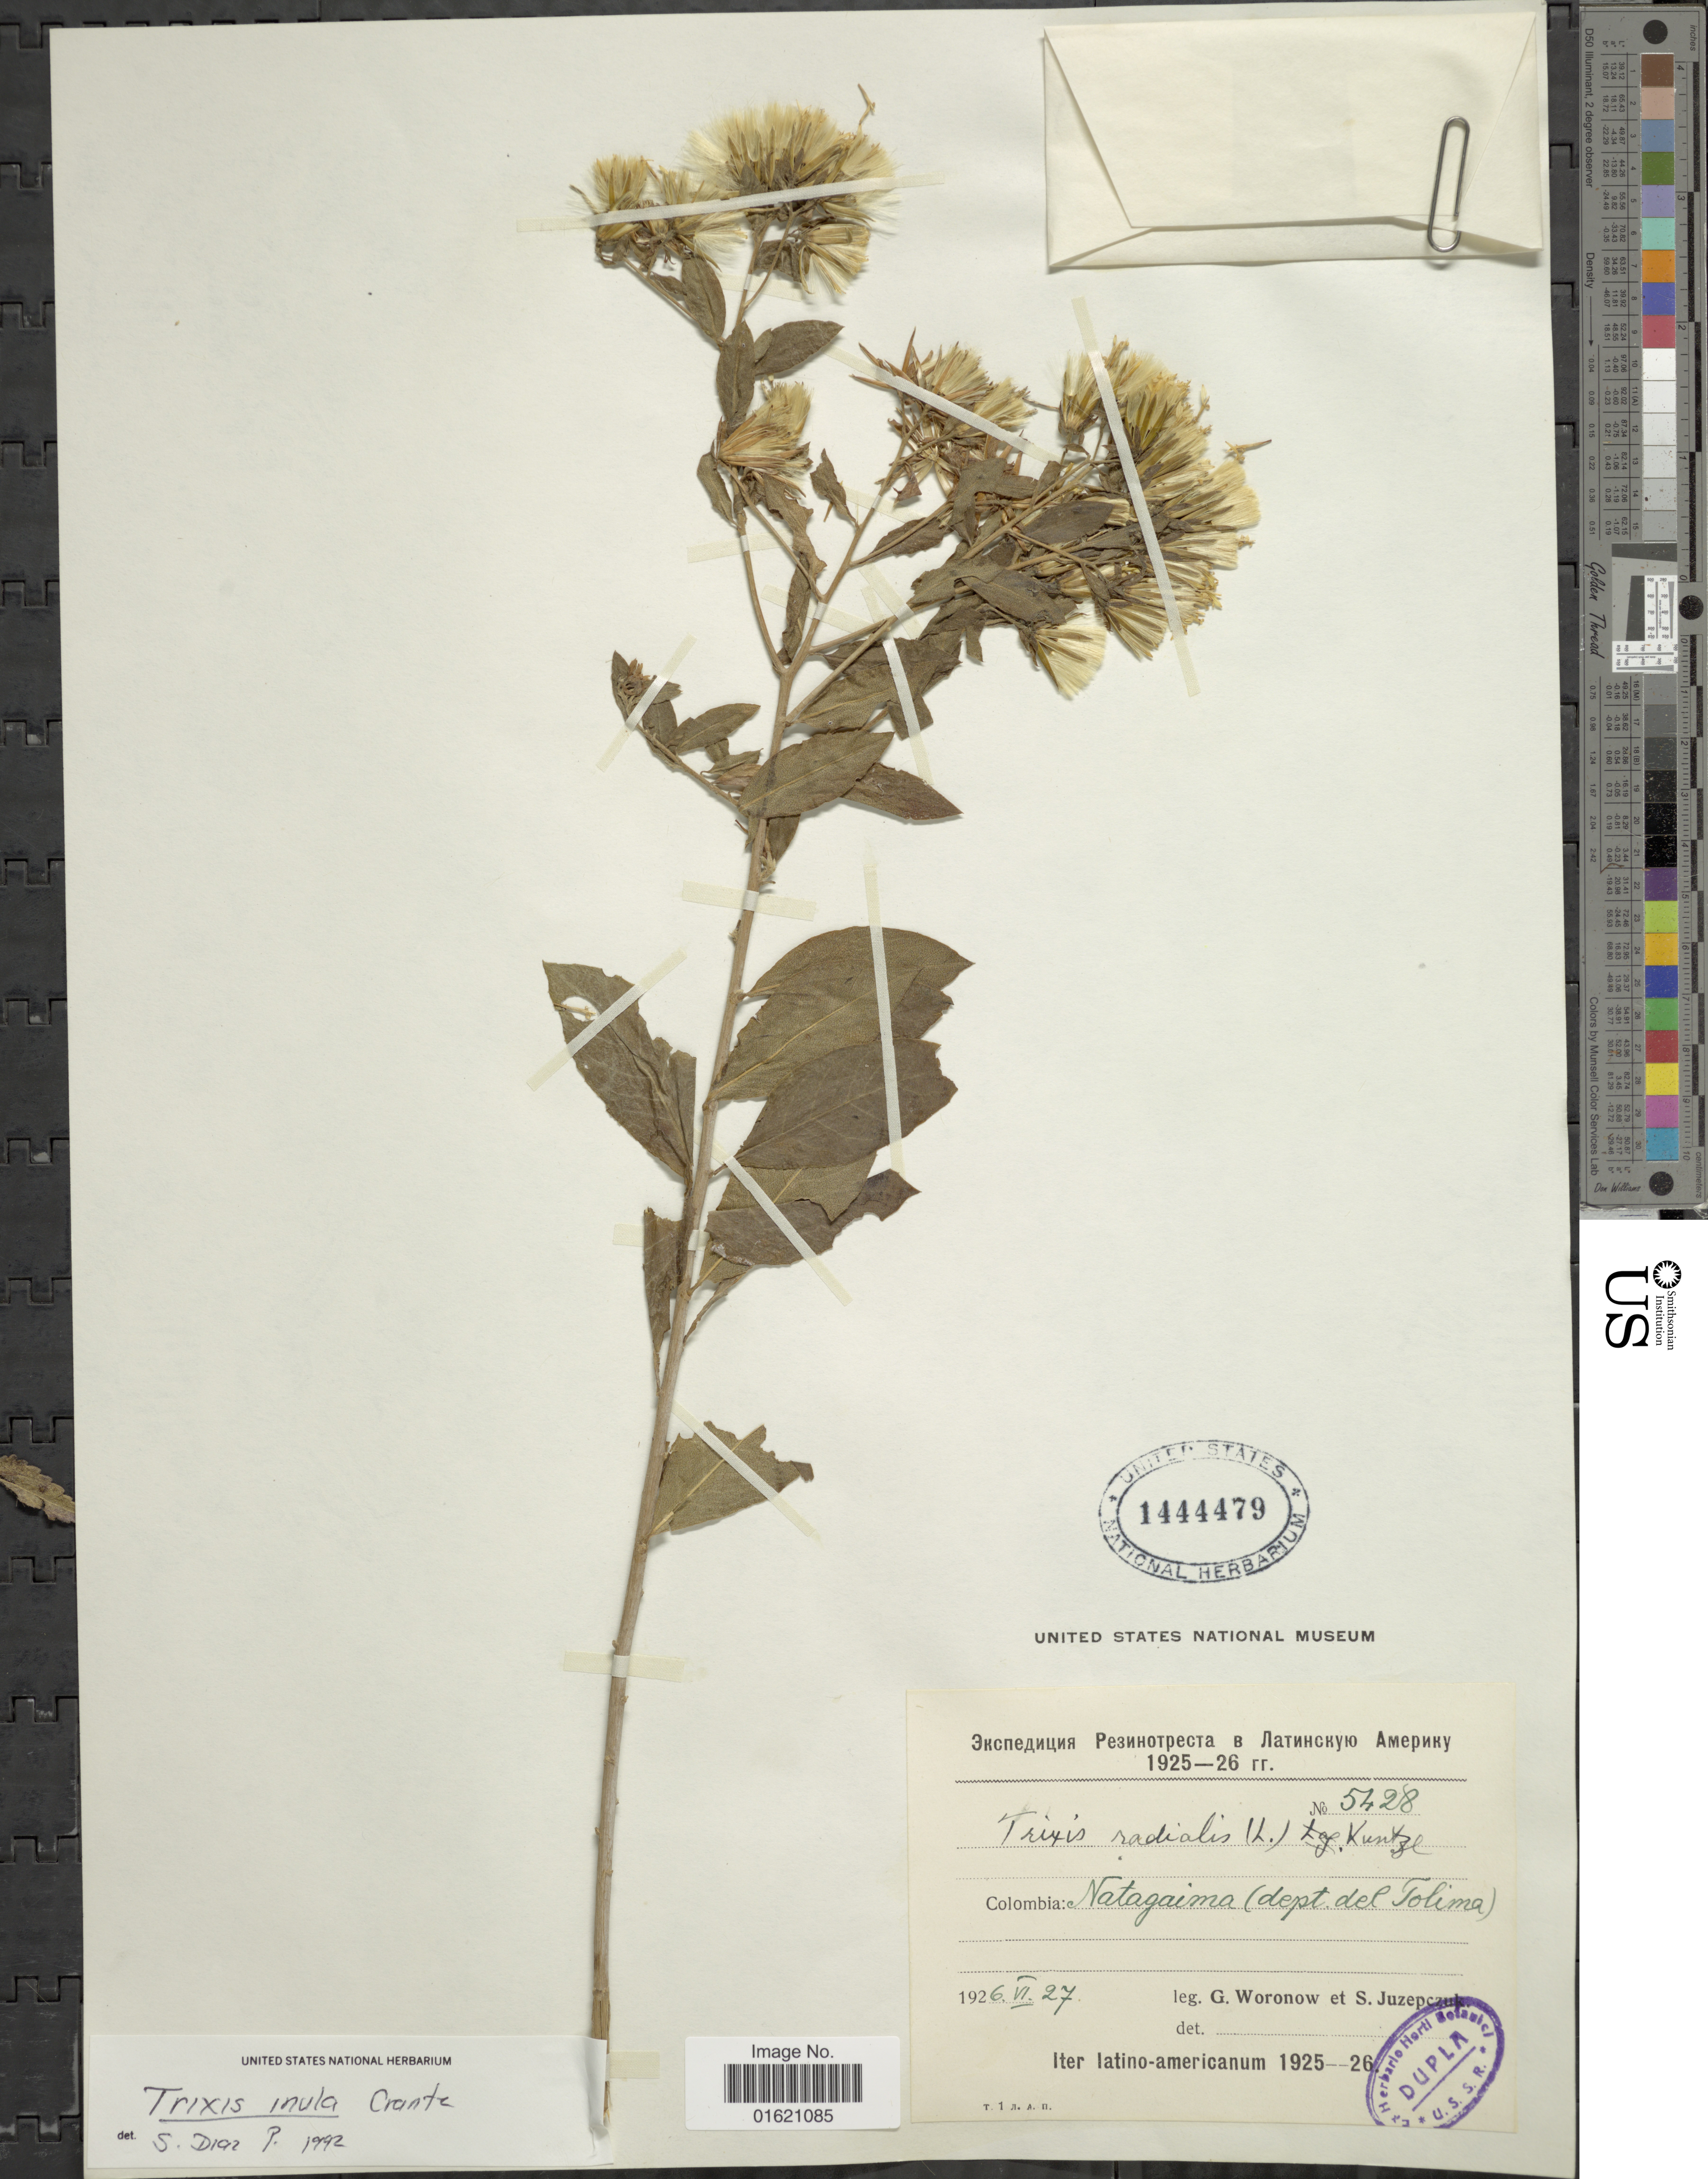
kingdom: Plantae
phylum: Tracheophyta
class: Magnoliopsida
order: Asterales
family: Asteraceae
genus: Trixis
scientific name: Trixis inula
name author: Crantz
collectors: G. Woronow & S. V. Juzepczuk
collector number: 5428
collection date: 1926-06-27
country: Colombia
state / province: Tolima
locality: Natagaima (dept. del Tolima)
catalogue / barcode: US 1444479